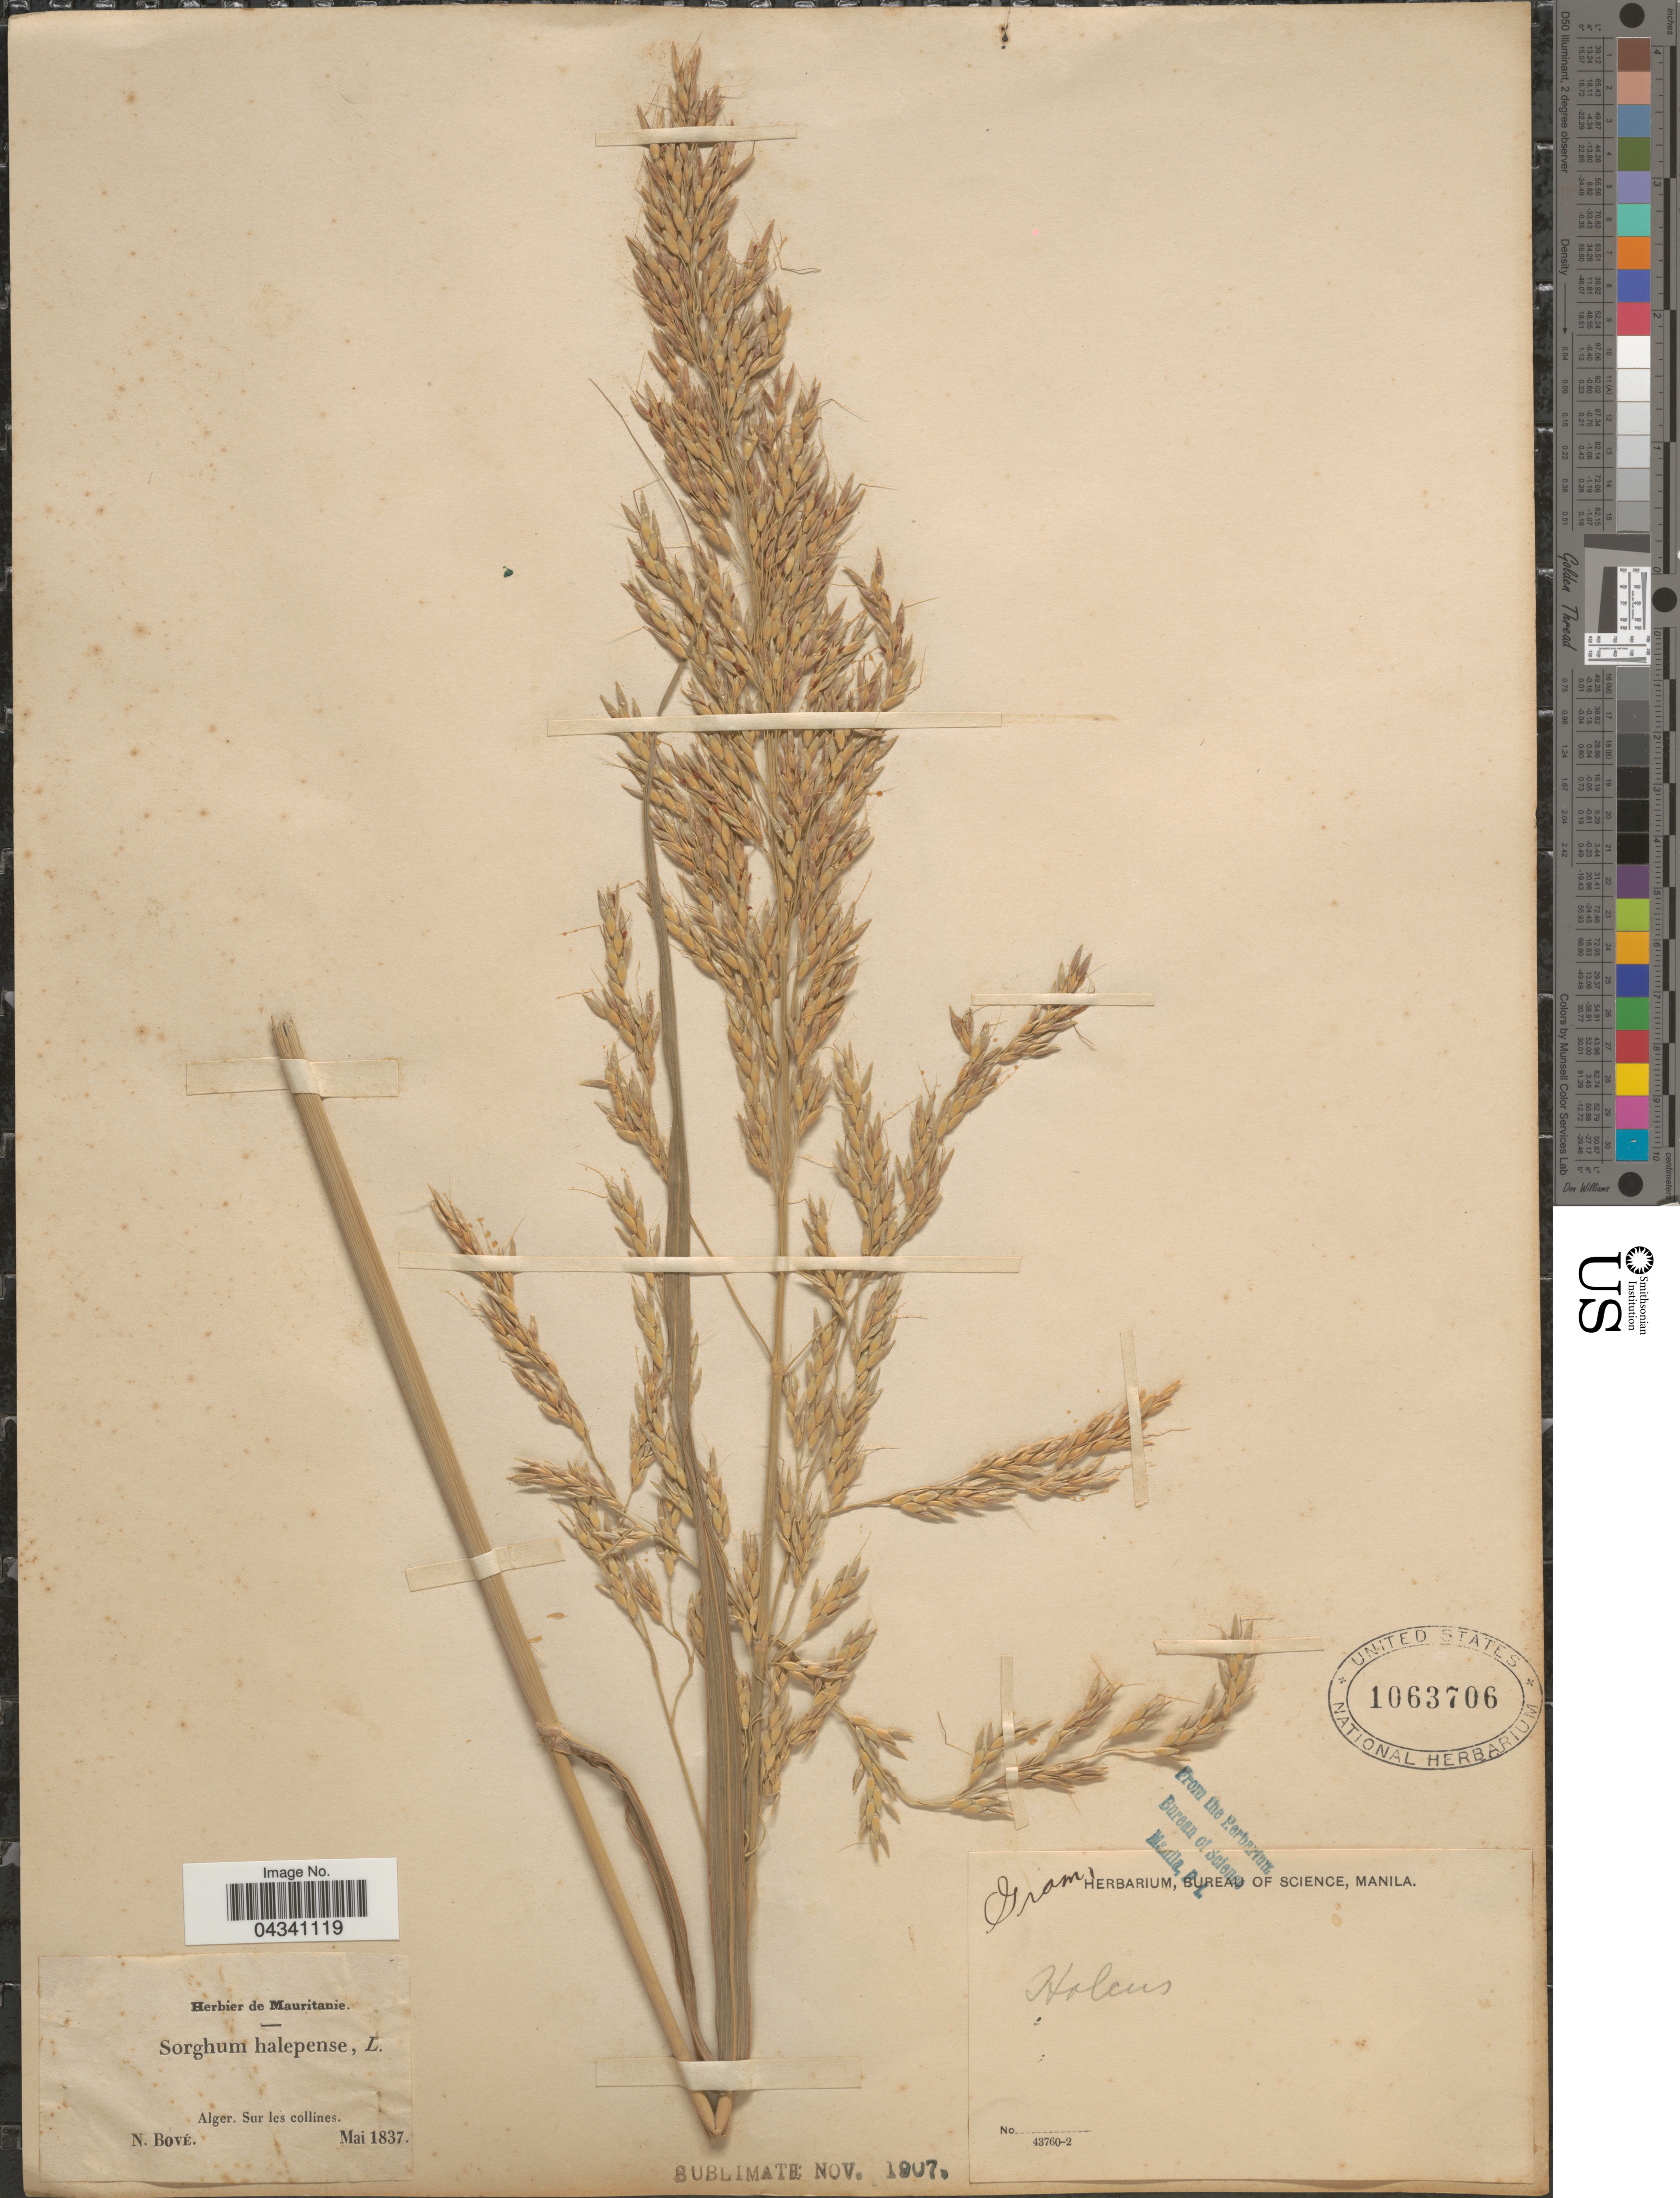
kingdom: Plantae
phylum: Tracheophyta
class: Liliopsida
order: Poales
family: Poaceae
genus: Sorghum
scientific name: Sorghum halepense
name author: (L.) Pers.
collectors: N. Bové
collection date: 1837-05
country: Algeria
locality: Alger. Sur les collines.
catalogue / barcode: US 1063706